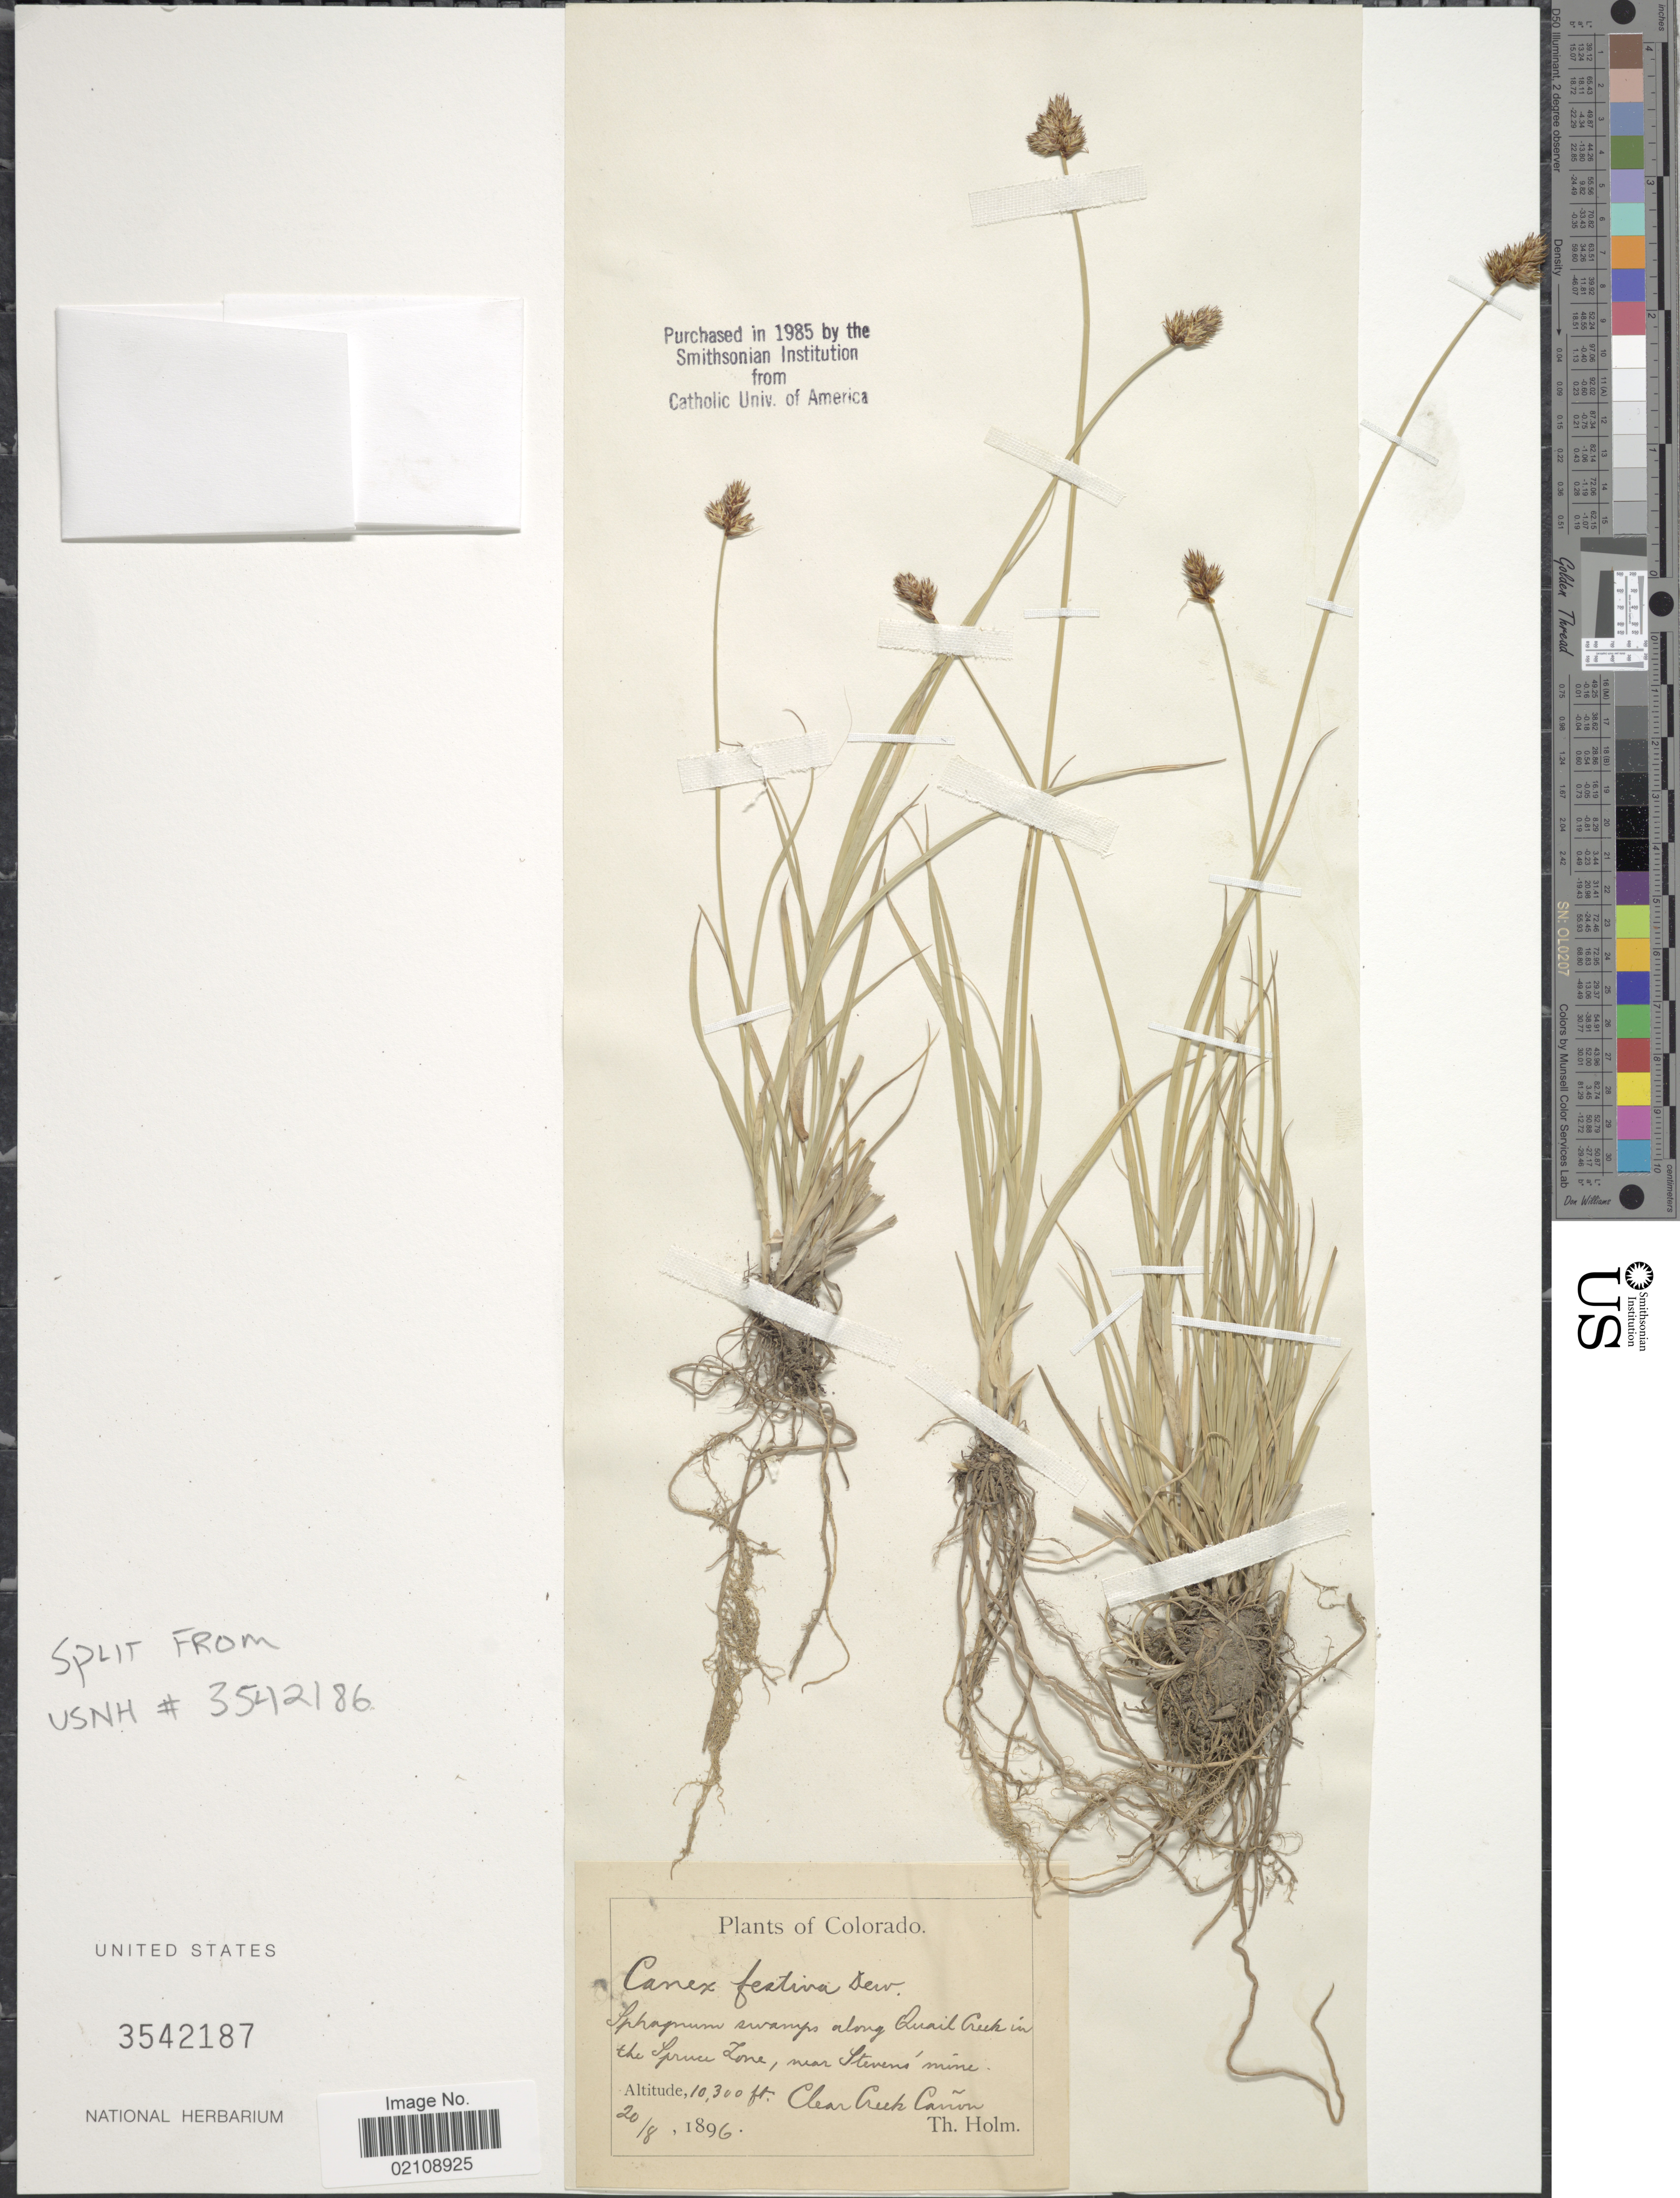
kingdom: Plantae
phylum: Tracheophyta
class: Liliopsida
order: Poales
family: Cyperaceae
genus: Carex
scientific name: Carex microptera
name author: Mack.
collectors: T. Holm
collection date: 1896-08-20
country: United States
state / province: Colorado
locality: Sphagnum swamps along Quail Creek in the spruce zone, near Steven's mine, Clear Creek Canon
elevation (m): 3139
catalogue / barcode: US 3542187